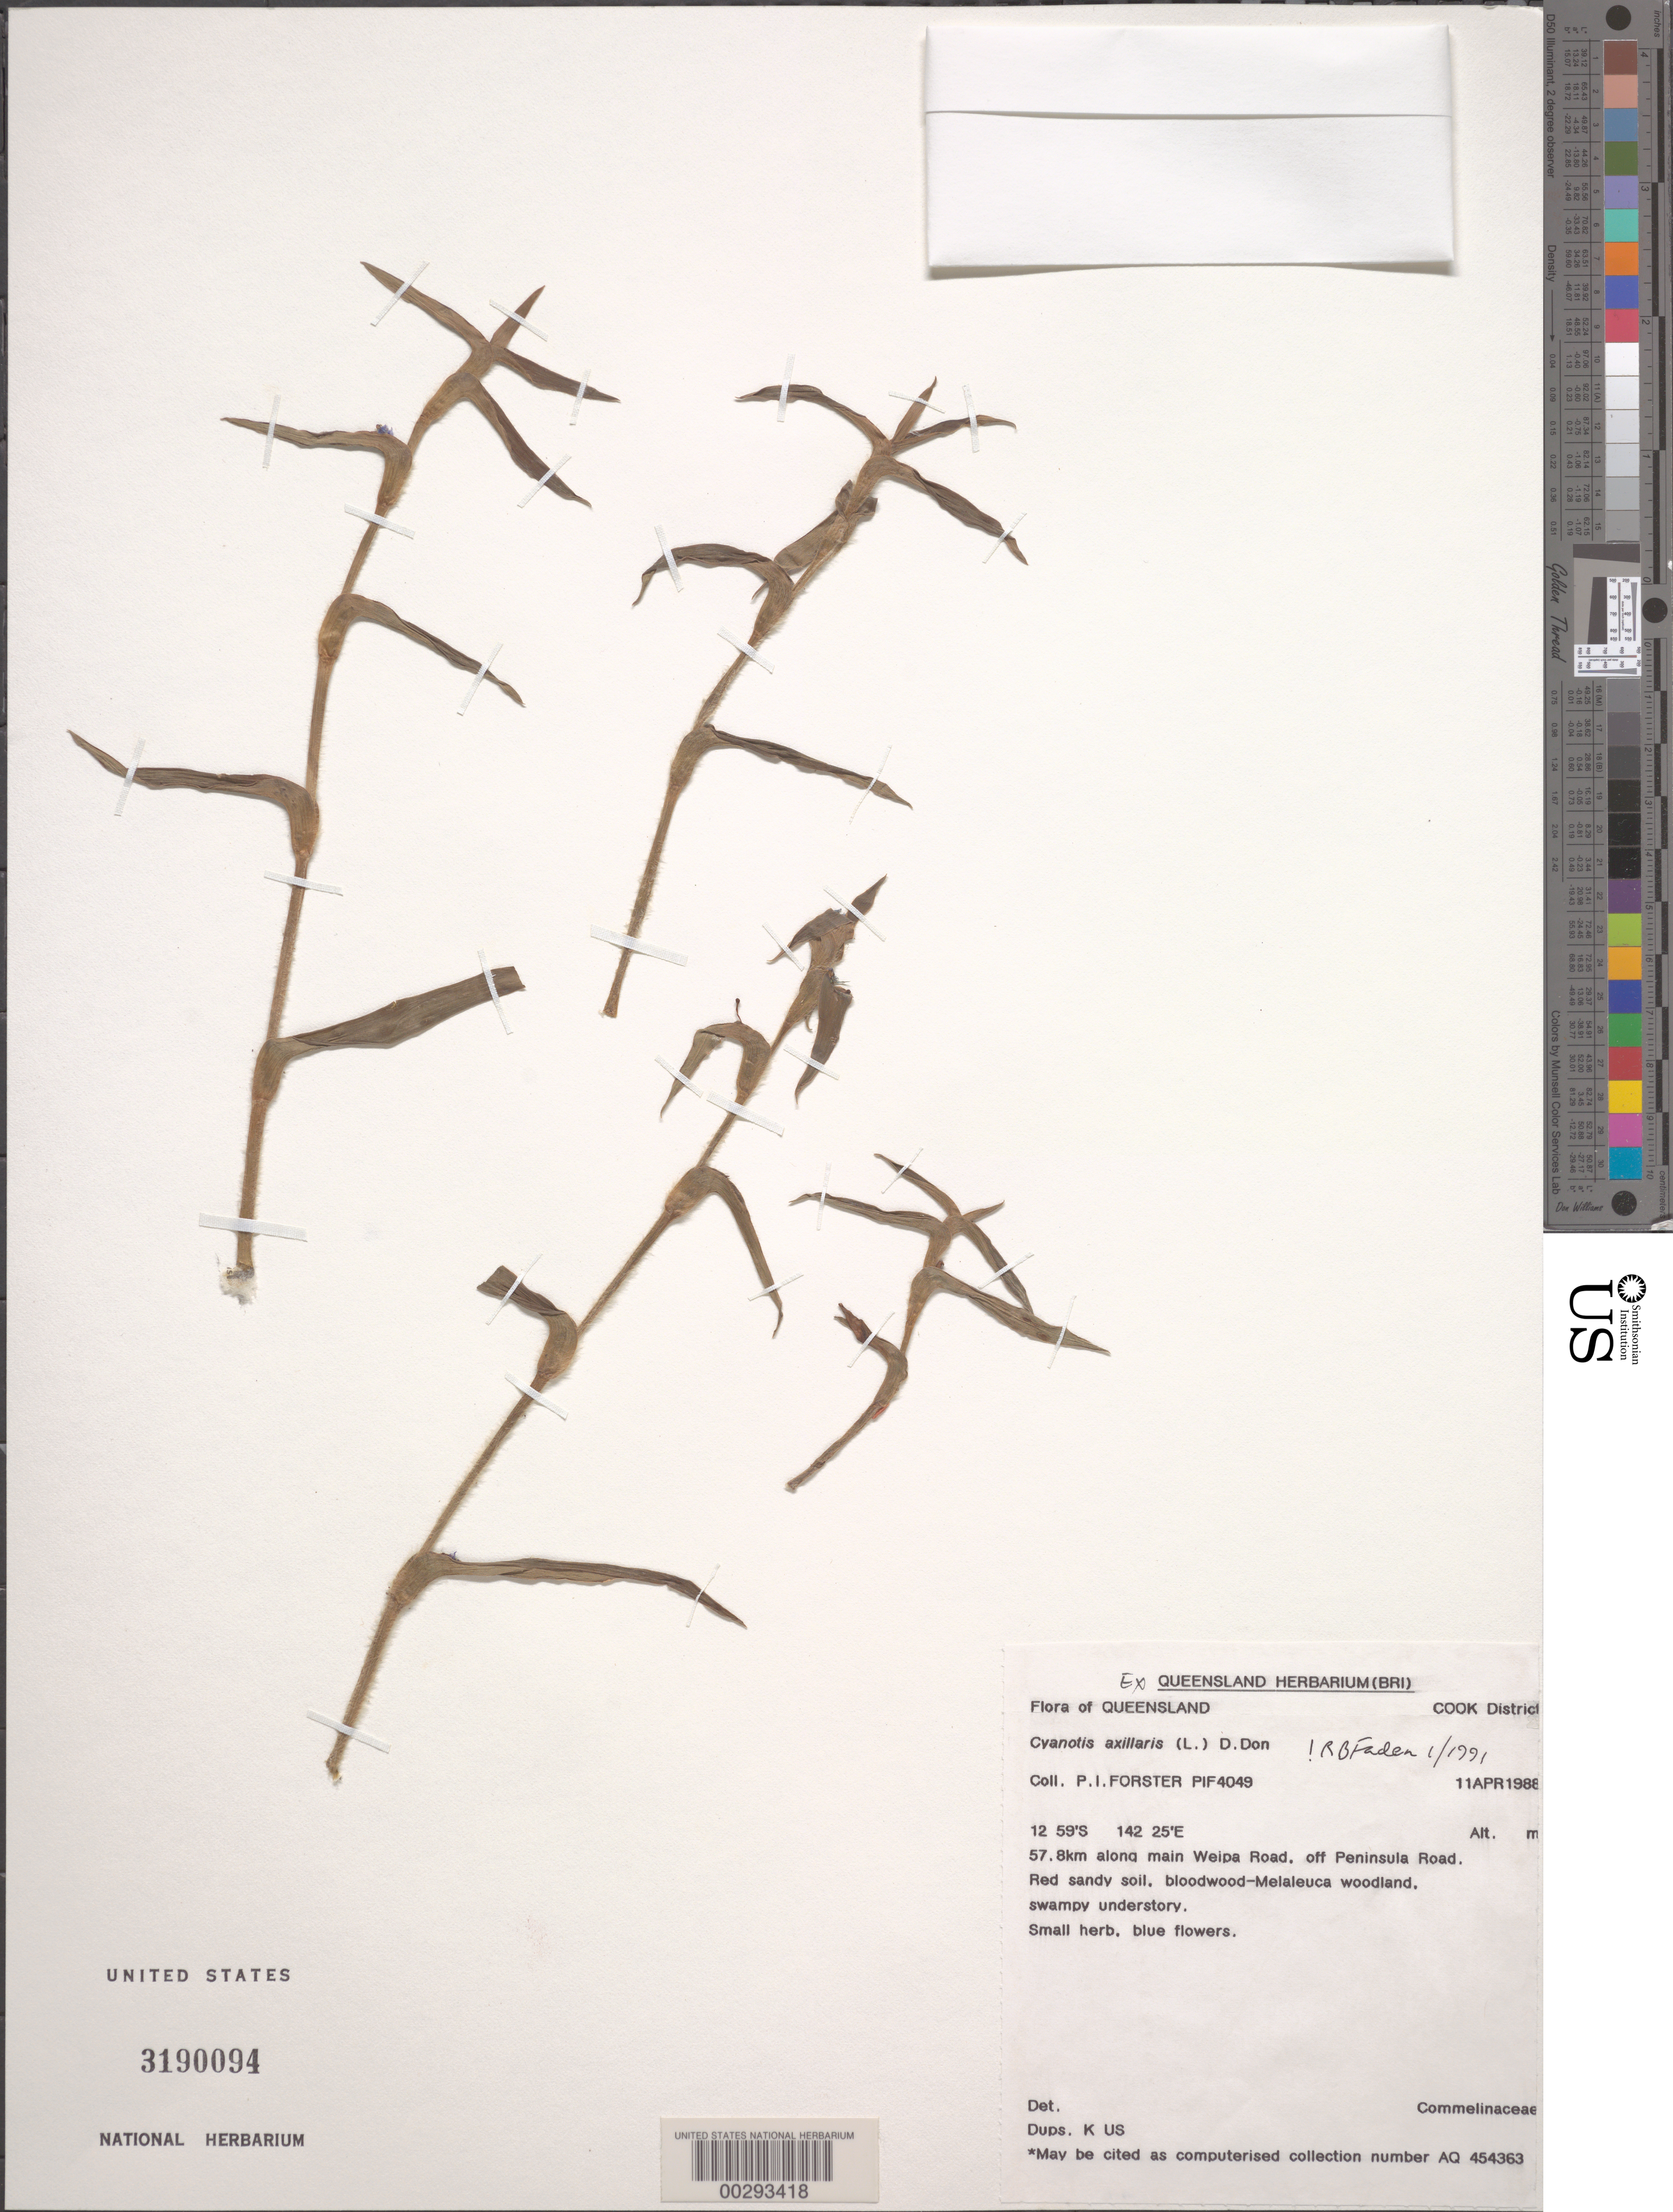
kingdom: Plantae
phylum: Tracheophyta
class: Liliopsida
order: Commelinales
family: Commelinaceae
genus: Cyanotis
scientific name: Cyanotis axillaris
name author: (L.) D. Don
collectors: P. I. Forster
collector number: Pif4049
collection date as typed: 11 Apr 1988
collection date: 1988-04-11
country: Australia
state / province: Queensland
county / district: Cook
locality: Weipa road off peninsula road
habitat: Swampy understory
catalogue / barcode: US 3190094